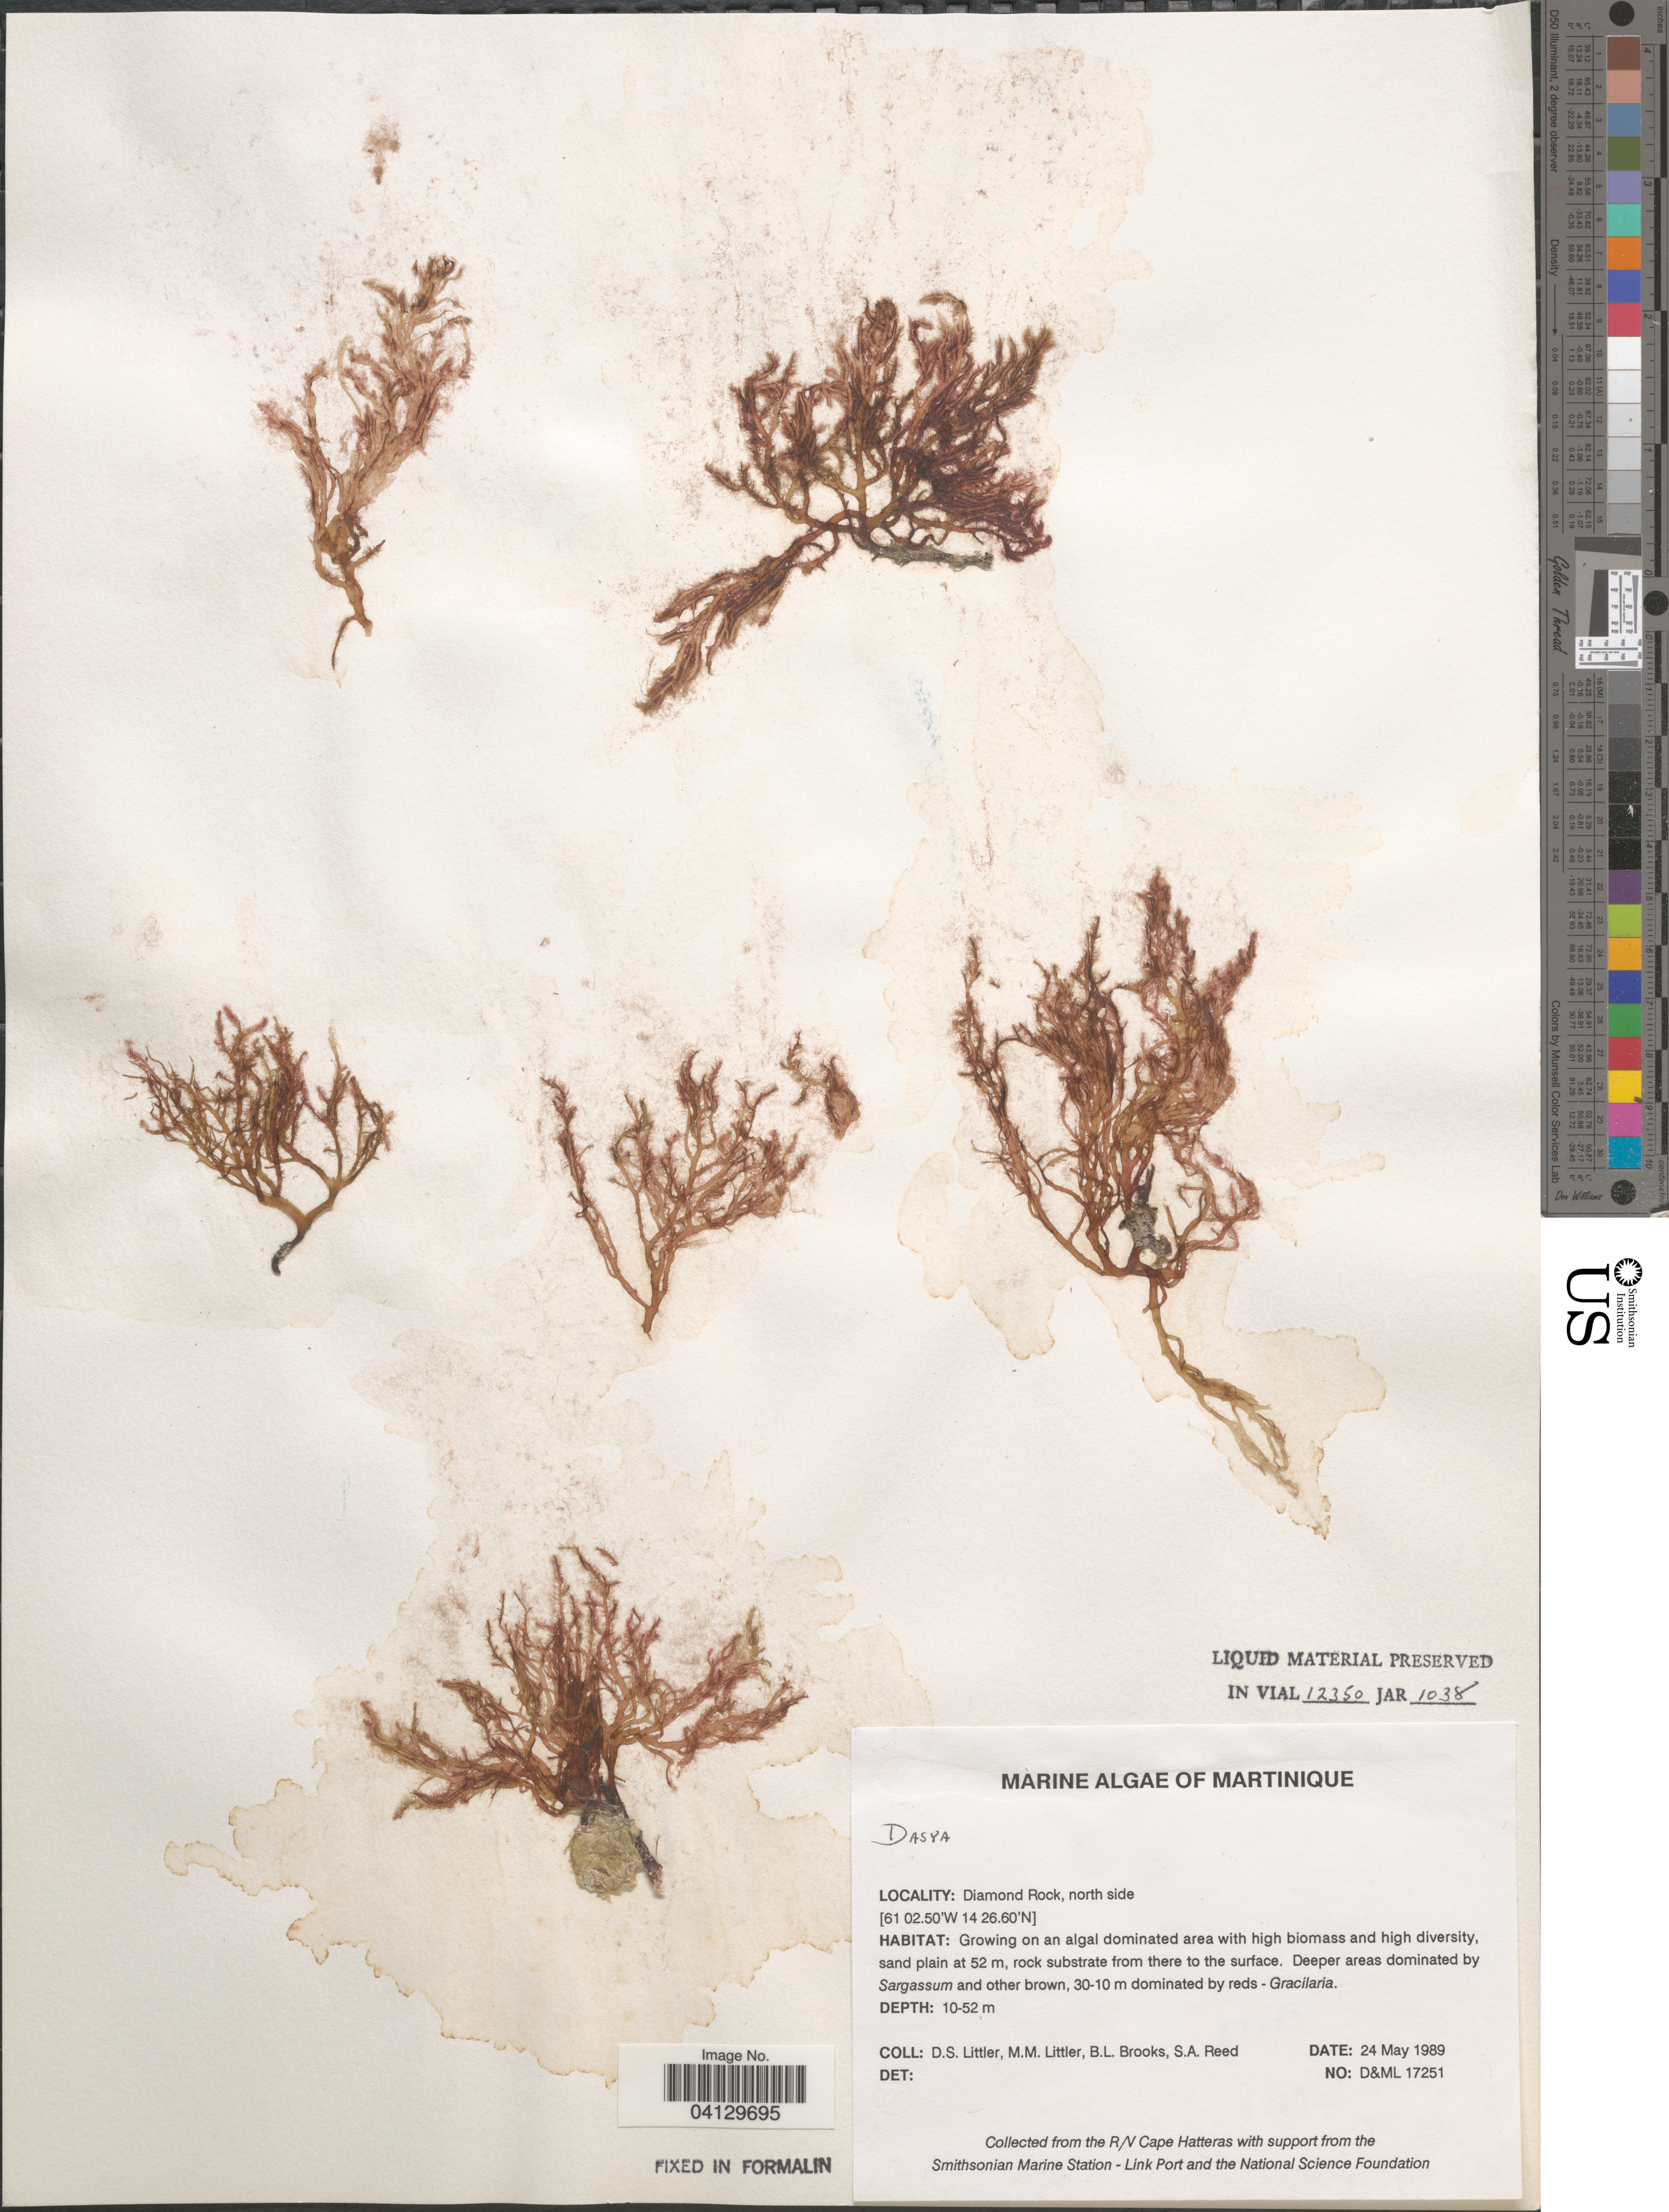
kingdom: Plantae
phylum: Rhodophyta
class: Florideophyceae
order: Ceramiales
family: Dasyaceae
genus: Dasya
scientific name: Dasya sp.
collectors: D. S. Littler, B. Brooks & S. Reed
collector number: D&ML17251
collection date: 1989-05-24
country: Martinique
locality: Diamond Rock, north side.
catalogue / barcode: US 328736